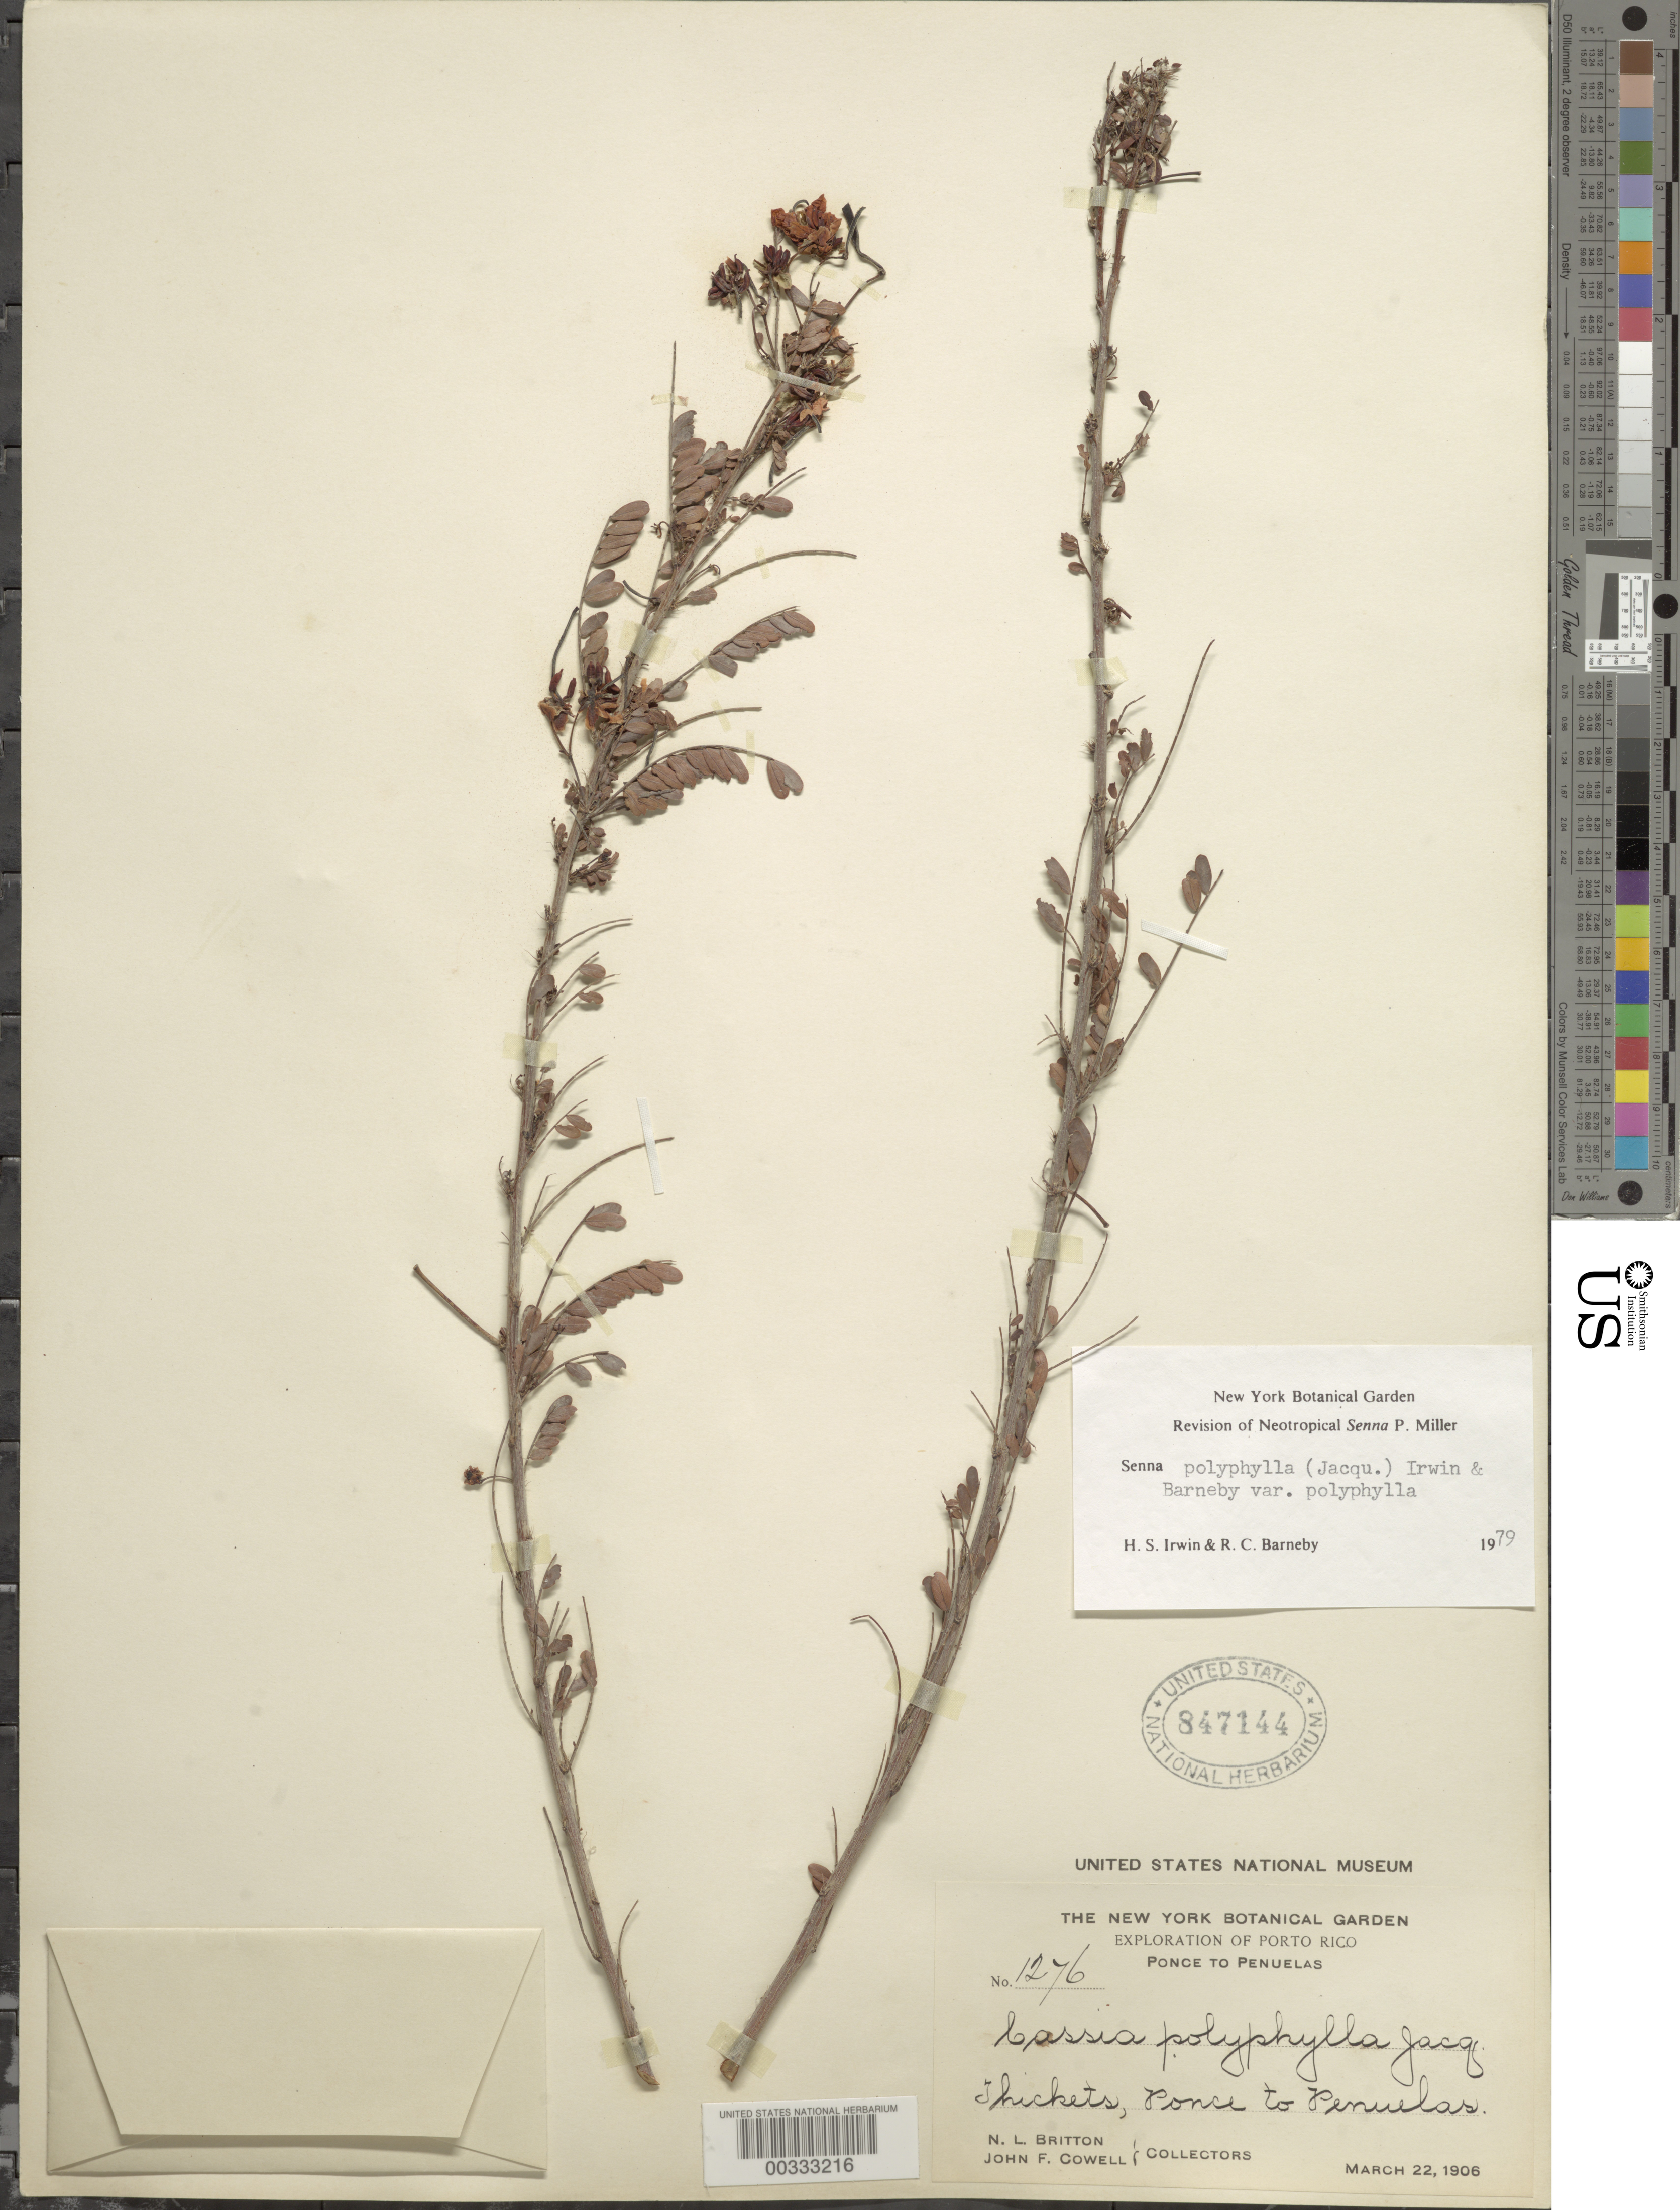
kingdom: Plantae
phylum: Tracheophyta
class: Magnoliopsida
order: Fabales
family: Fabaceae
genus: Senna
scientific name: Senna polyphylla var. polyphylla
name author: (Jacq.) H.S. Irwin & Barneby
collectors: N. Britton & J. F. Cowell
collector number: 1276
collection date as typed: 22 Mar 1906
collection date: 1906-03-22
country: Puerto Rico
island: Greater Antilles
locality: Ponce to penuelas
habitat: Thickets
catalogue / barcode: US 847144